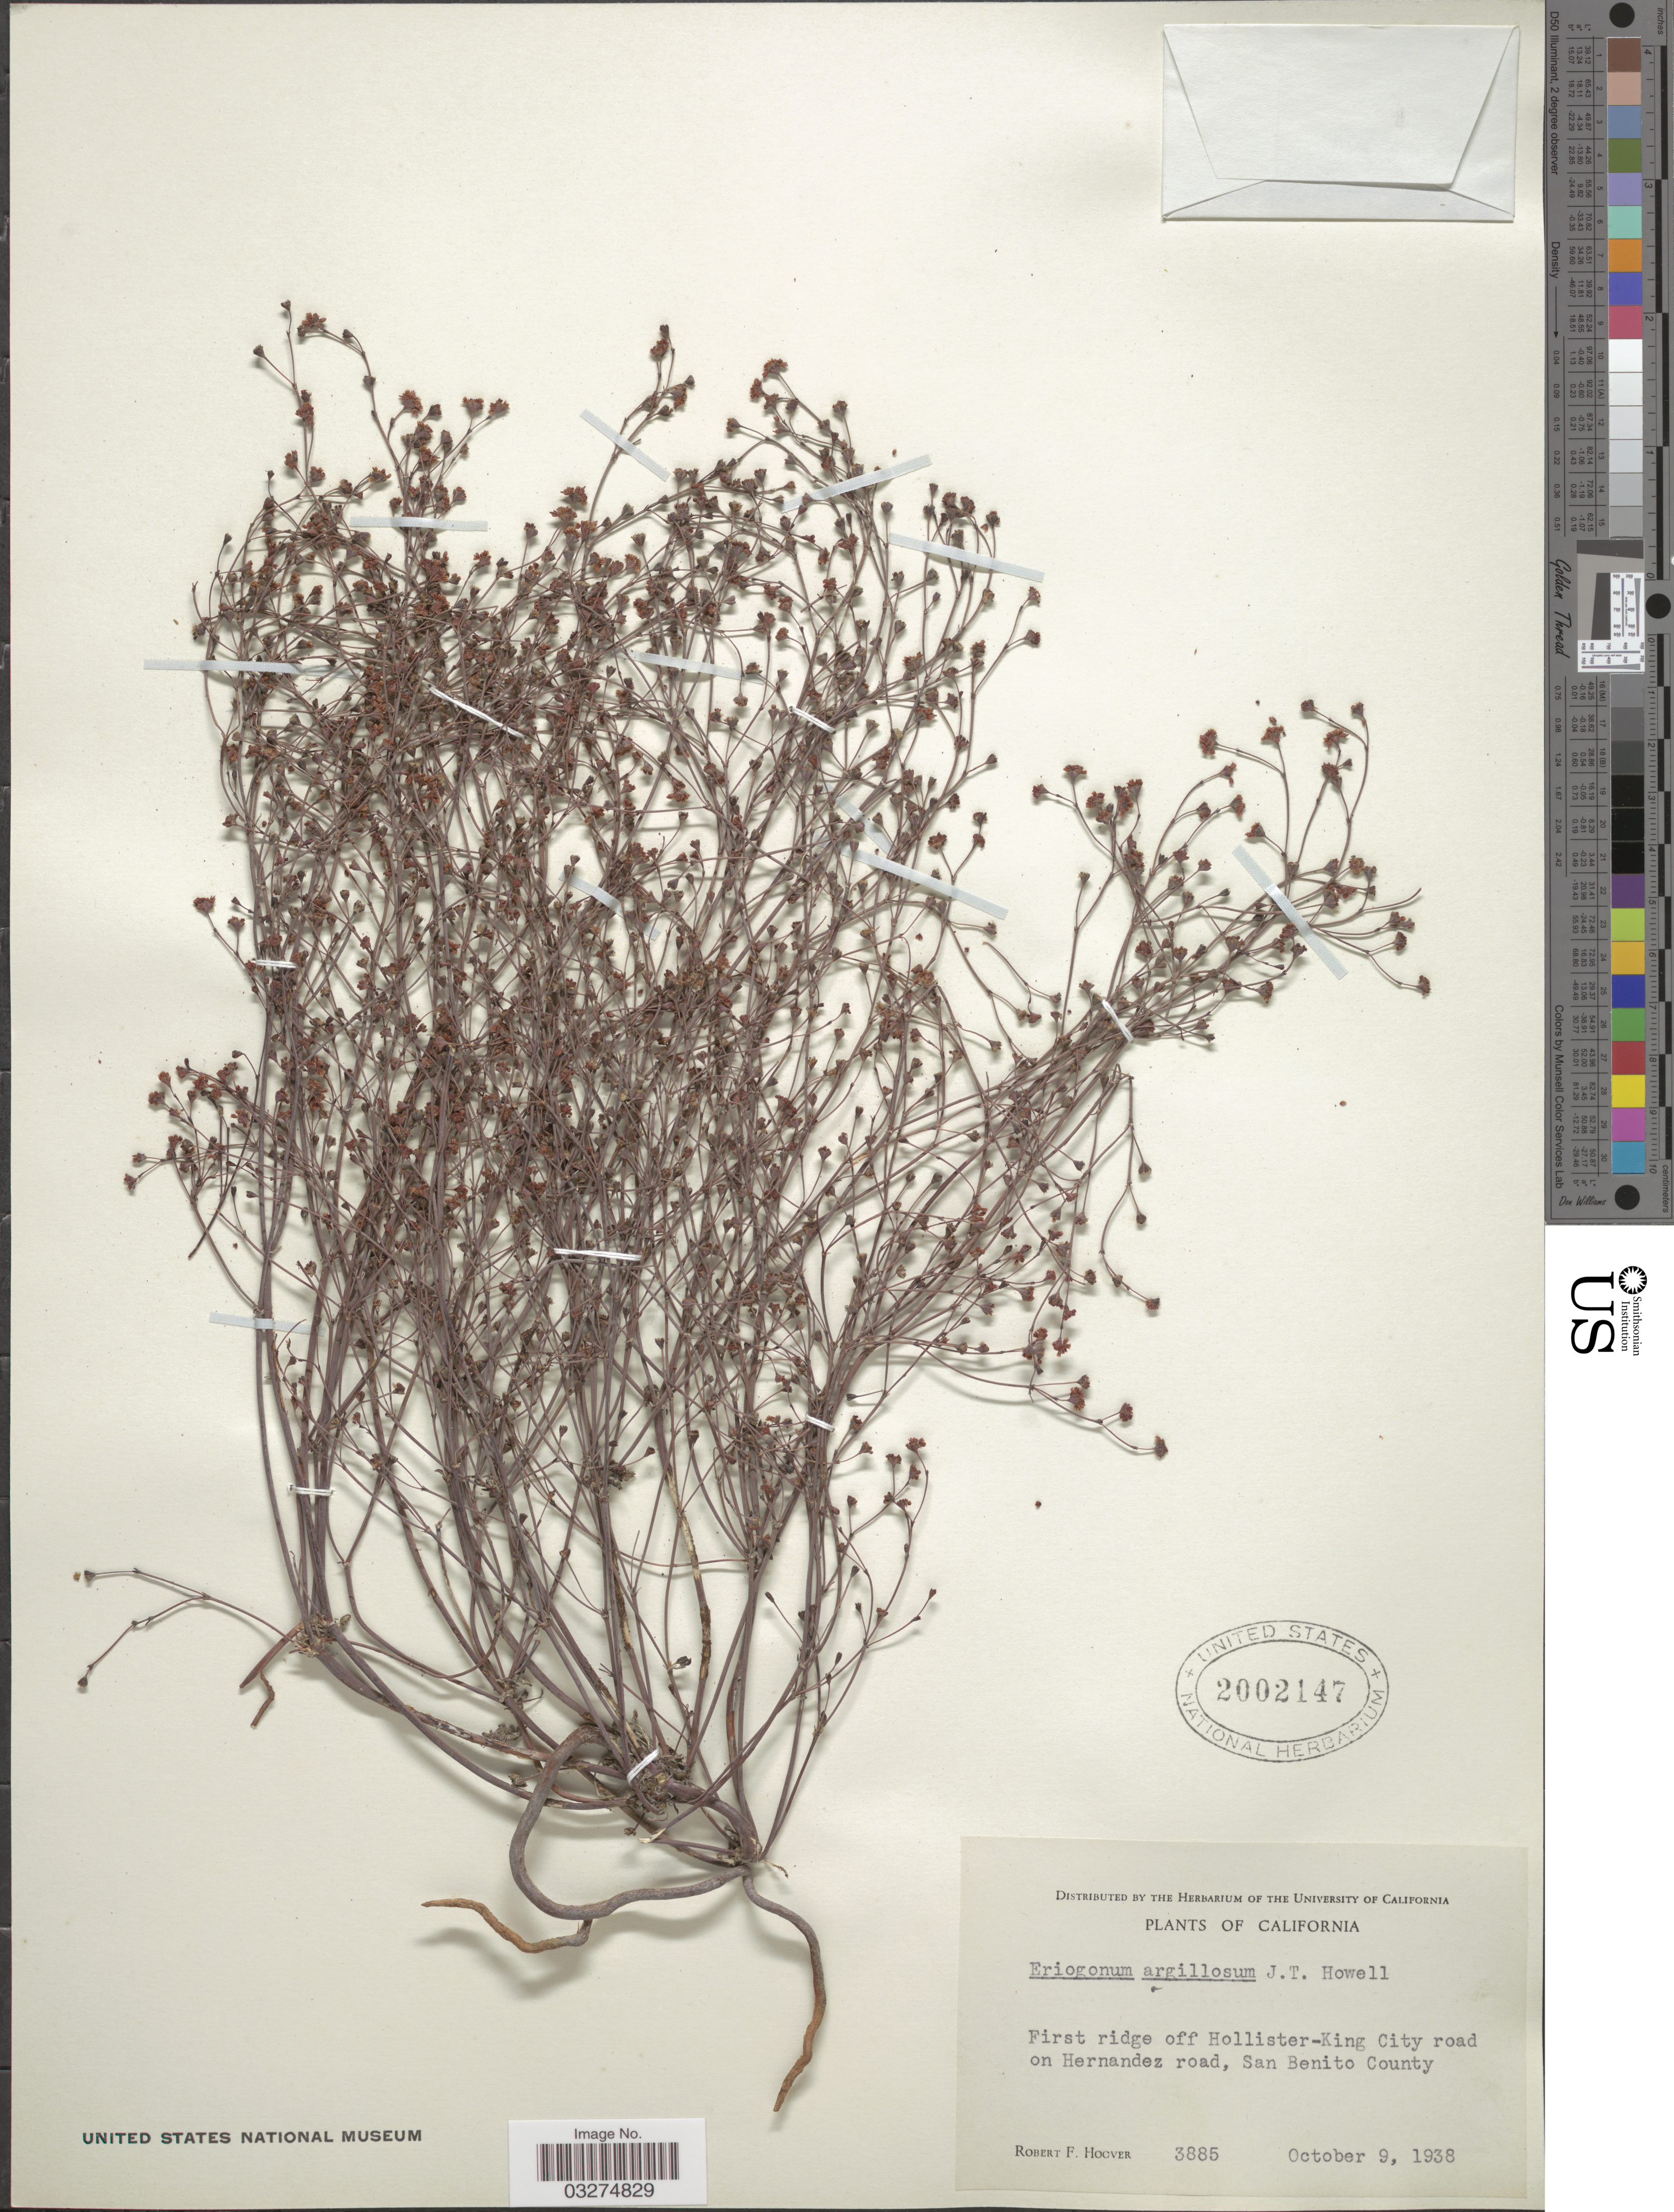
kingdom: Plantae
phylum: Tracheophyta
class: Magnoliopsida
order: Caryophyllales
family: Polygonaceae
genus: Eriogonum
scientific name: Eriogonum argillosum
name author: J.T. Howell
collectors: R. F. Hoover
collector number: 3885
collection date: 1938-10-09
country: United States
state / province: California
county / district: San Benito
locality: First ridge off Hollister-King City road on Hernandez road, San Benito County.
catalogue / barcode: US 2002147